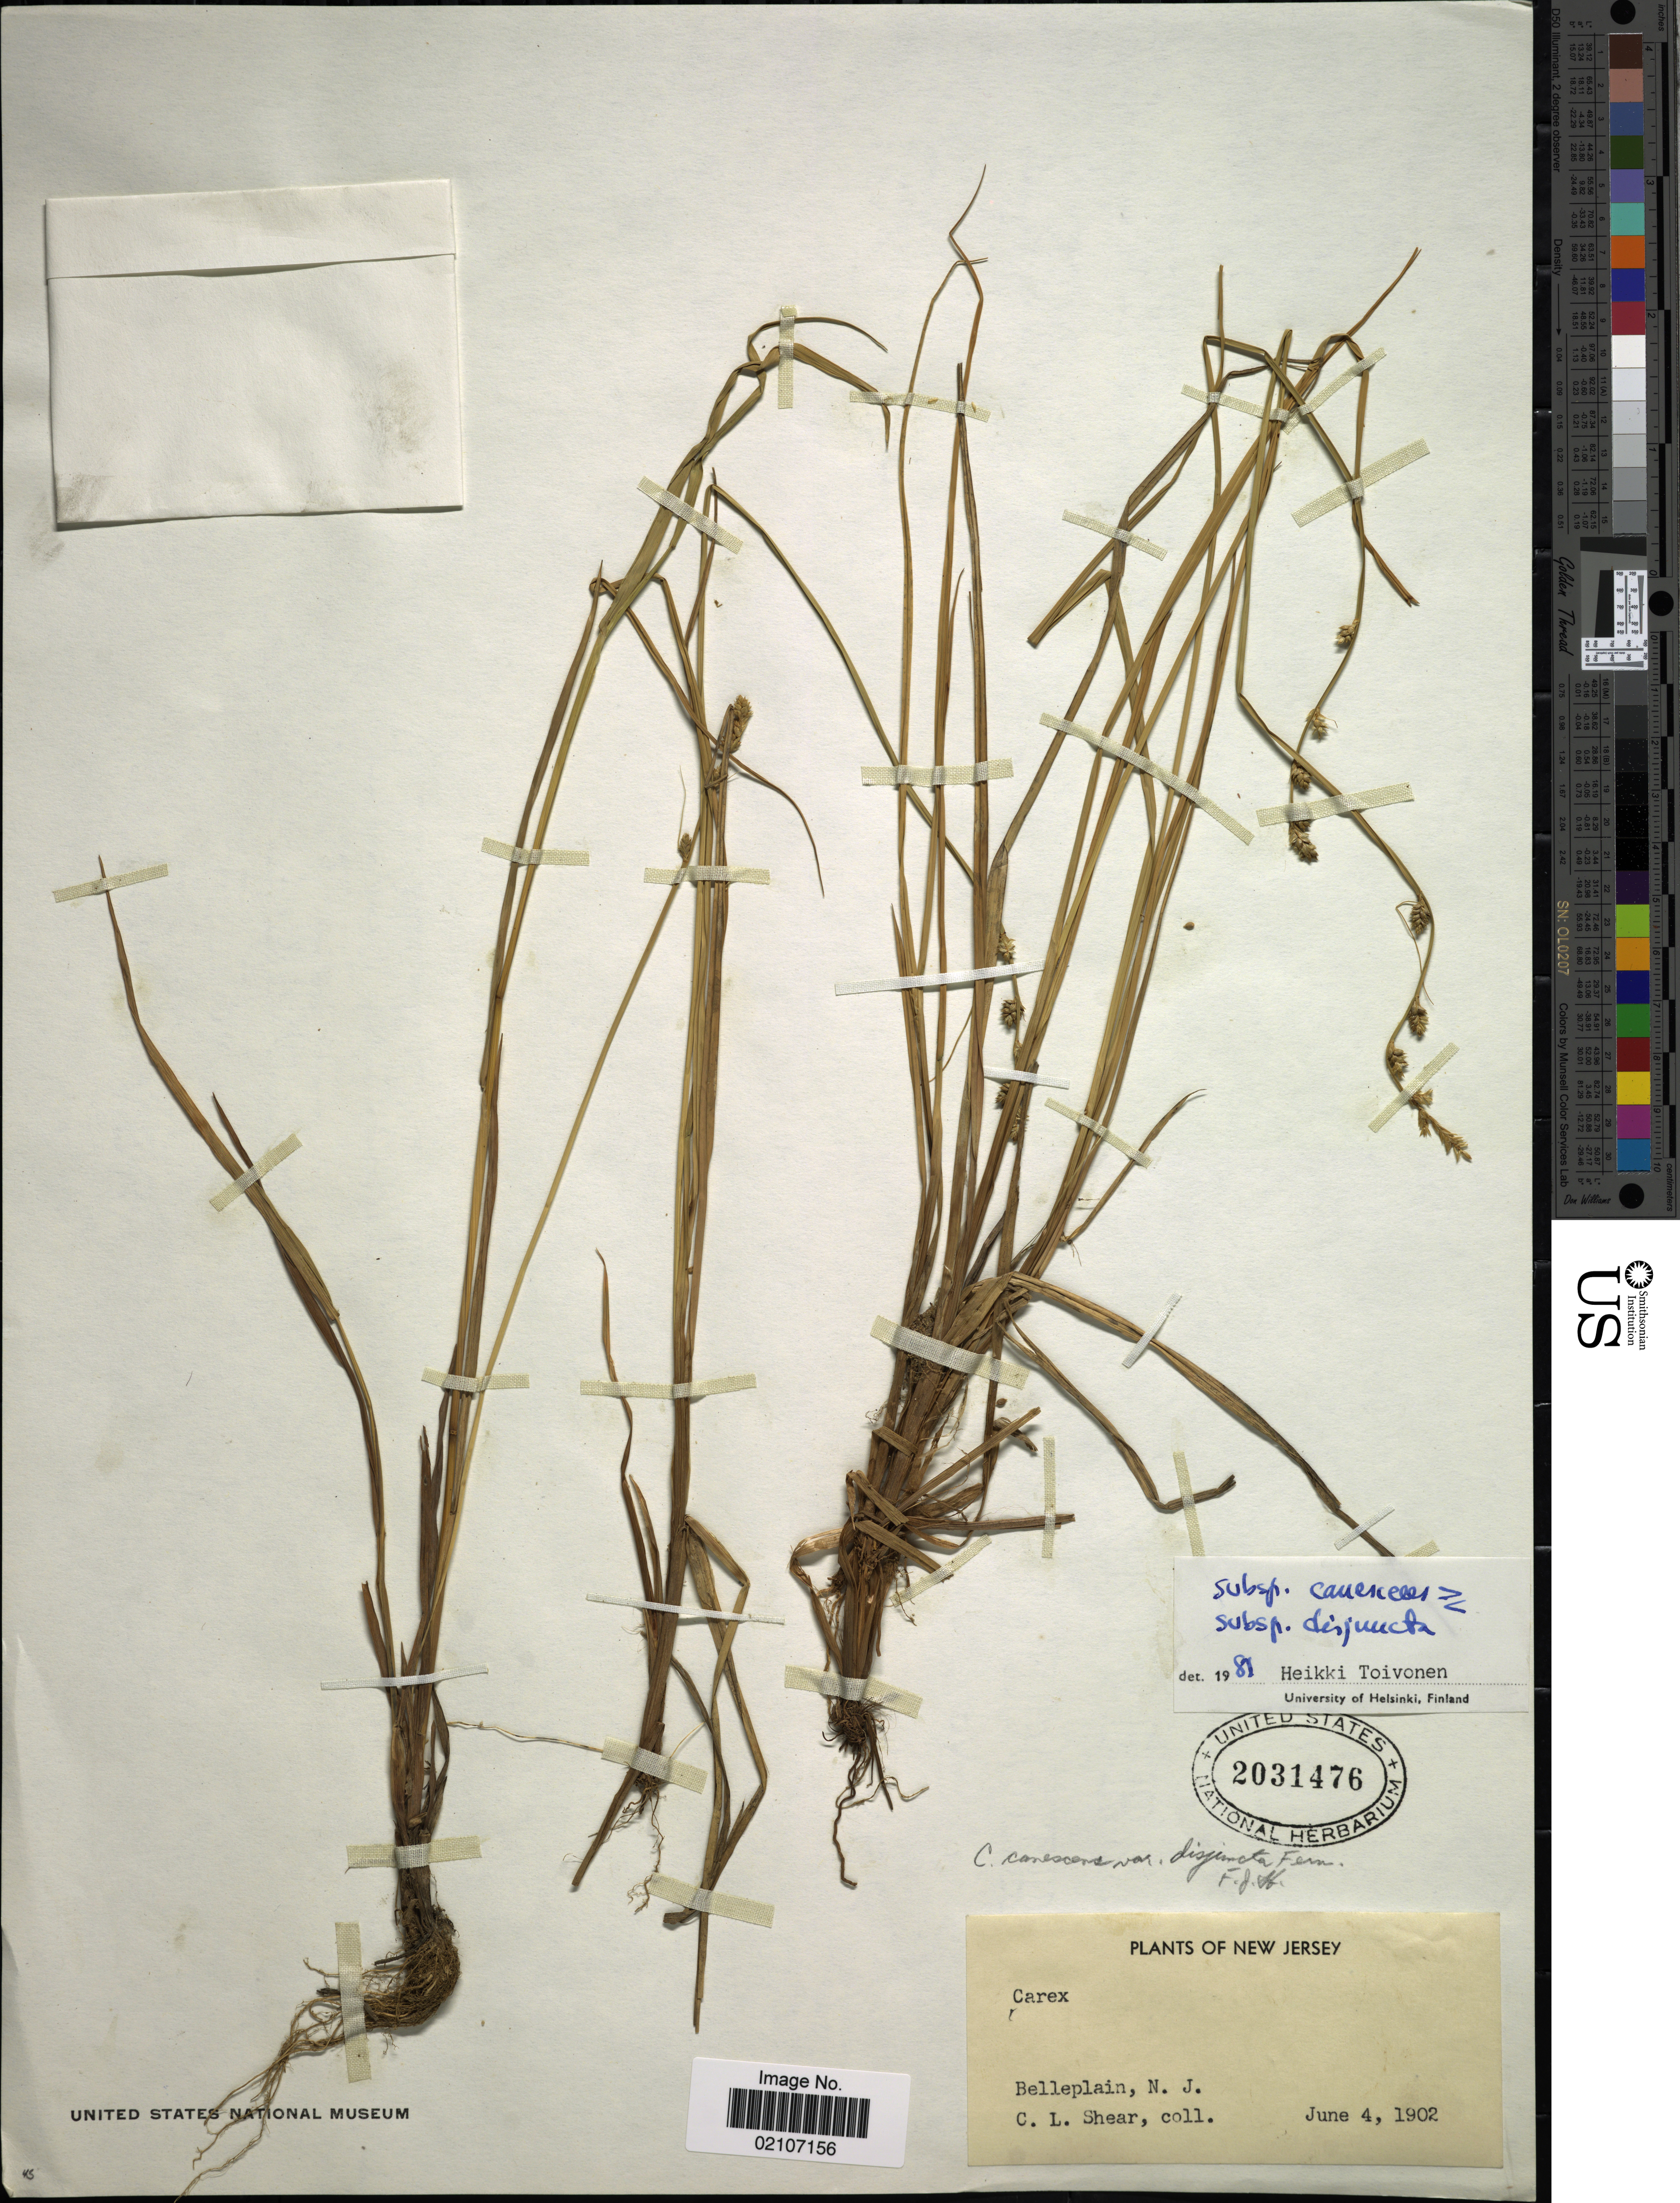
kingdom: Plantae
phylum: Tracheophyta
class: Liliopsida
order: Poales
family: Cyperaceae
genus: Carex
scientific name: Carex canescens var. disjuncta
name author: Fernald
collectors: C. L. Shear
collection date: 1902-06-04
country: United States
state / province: New Jersey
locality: Belleplain, N.J.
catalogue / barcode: US 2031476